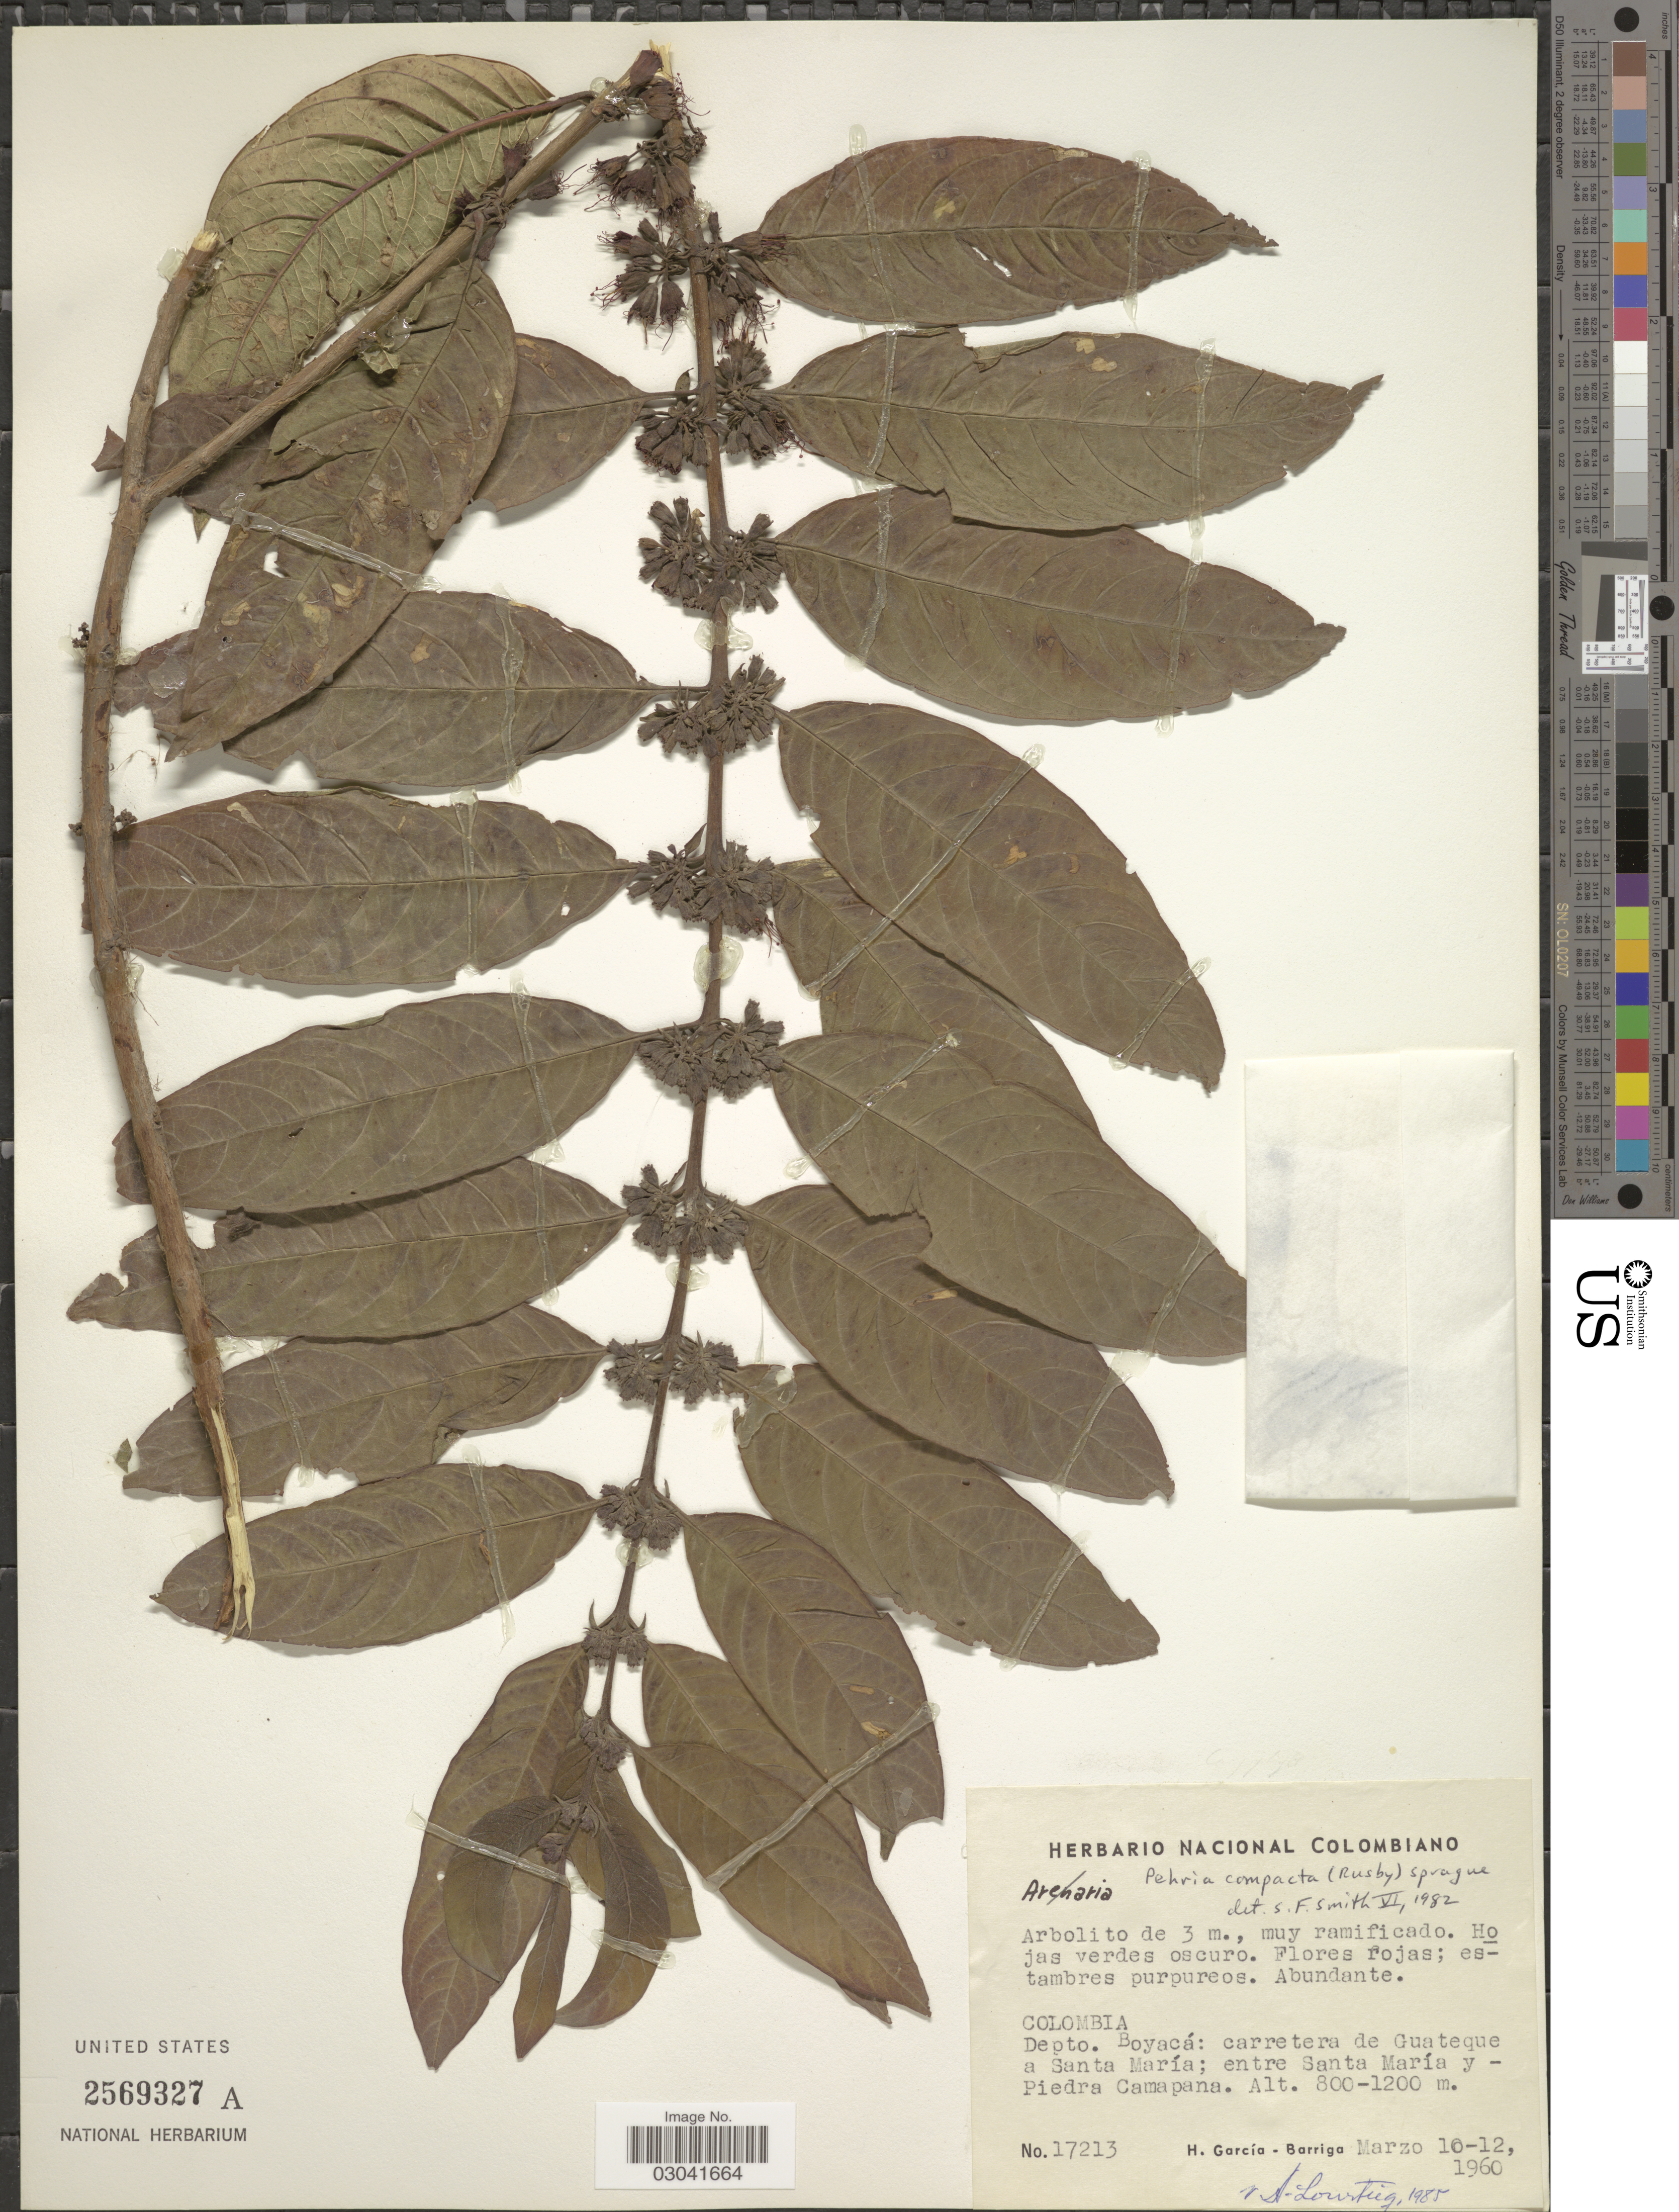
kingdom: Plantae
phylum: Tracheophyta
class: Magnoliopsida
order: Myrtales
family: Lythraceae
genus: Pehria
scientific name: Pehria compacta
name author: Sprague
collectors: H. García Barriga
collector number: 17213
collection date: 1960-03-10/1960-03-12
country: Colombia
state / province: Boyacá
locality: Depto. Boyacá: carretera de Guateque a Santa María; entre Santa María y - Piedra Camapana.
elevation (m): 800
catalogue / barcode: US 2569327A